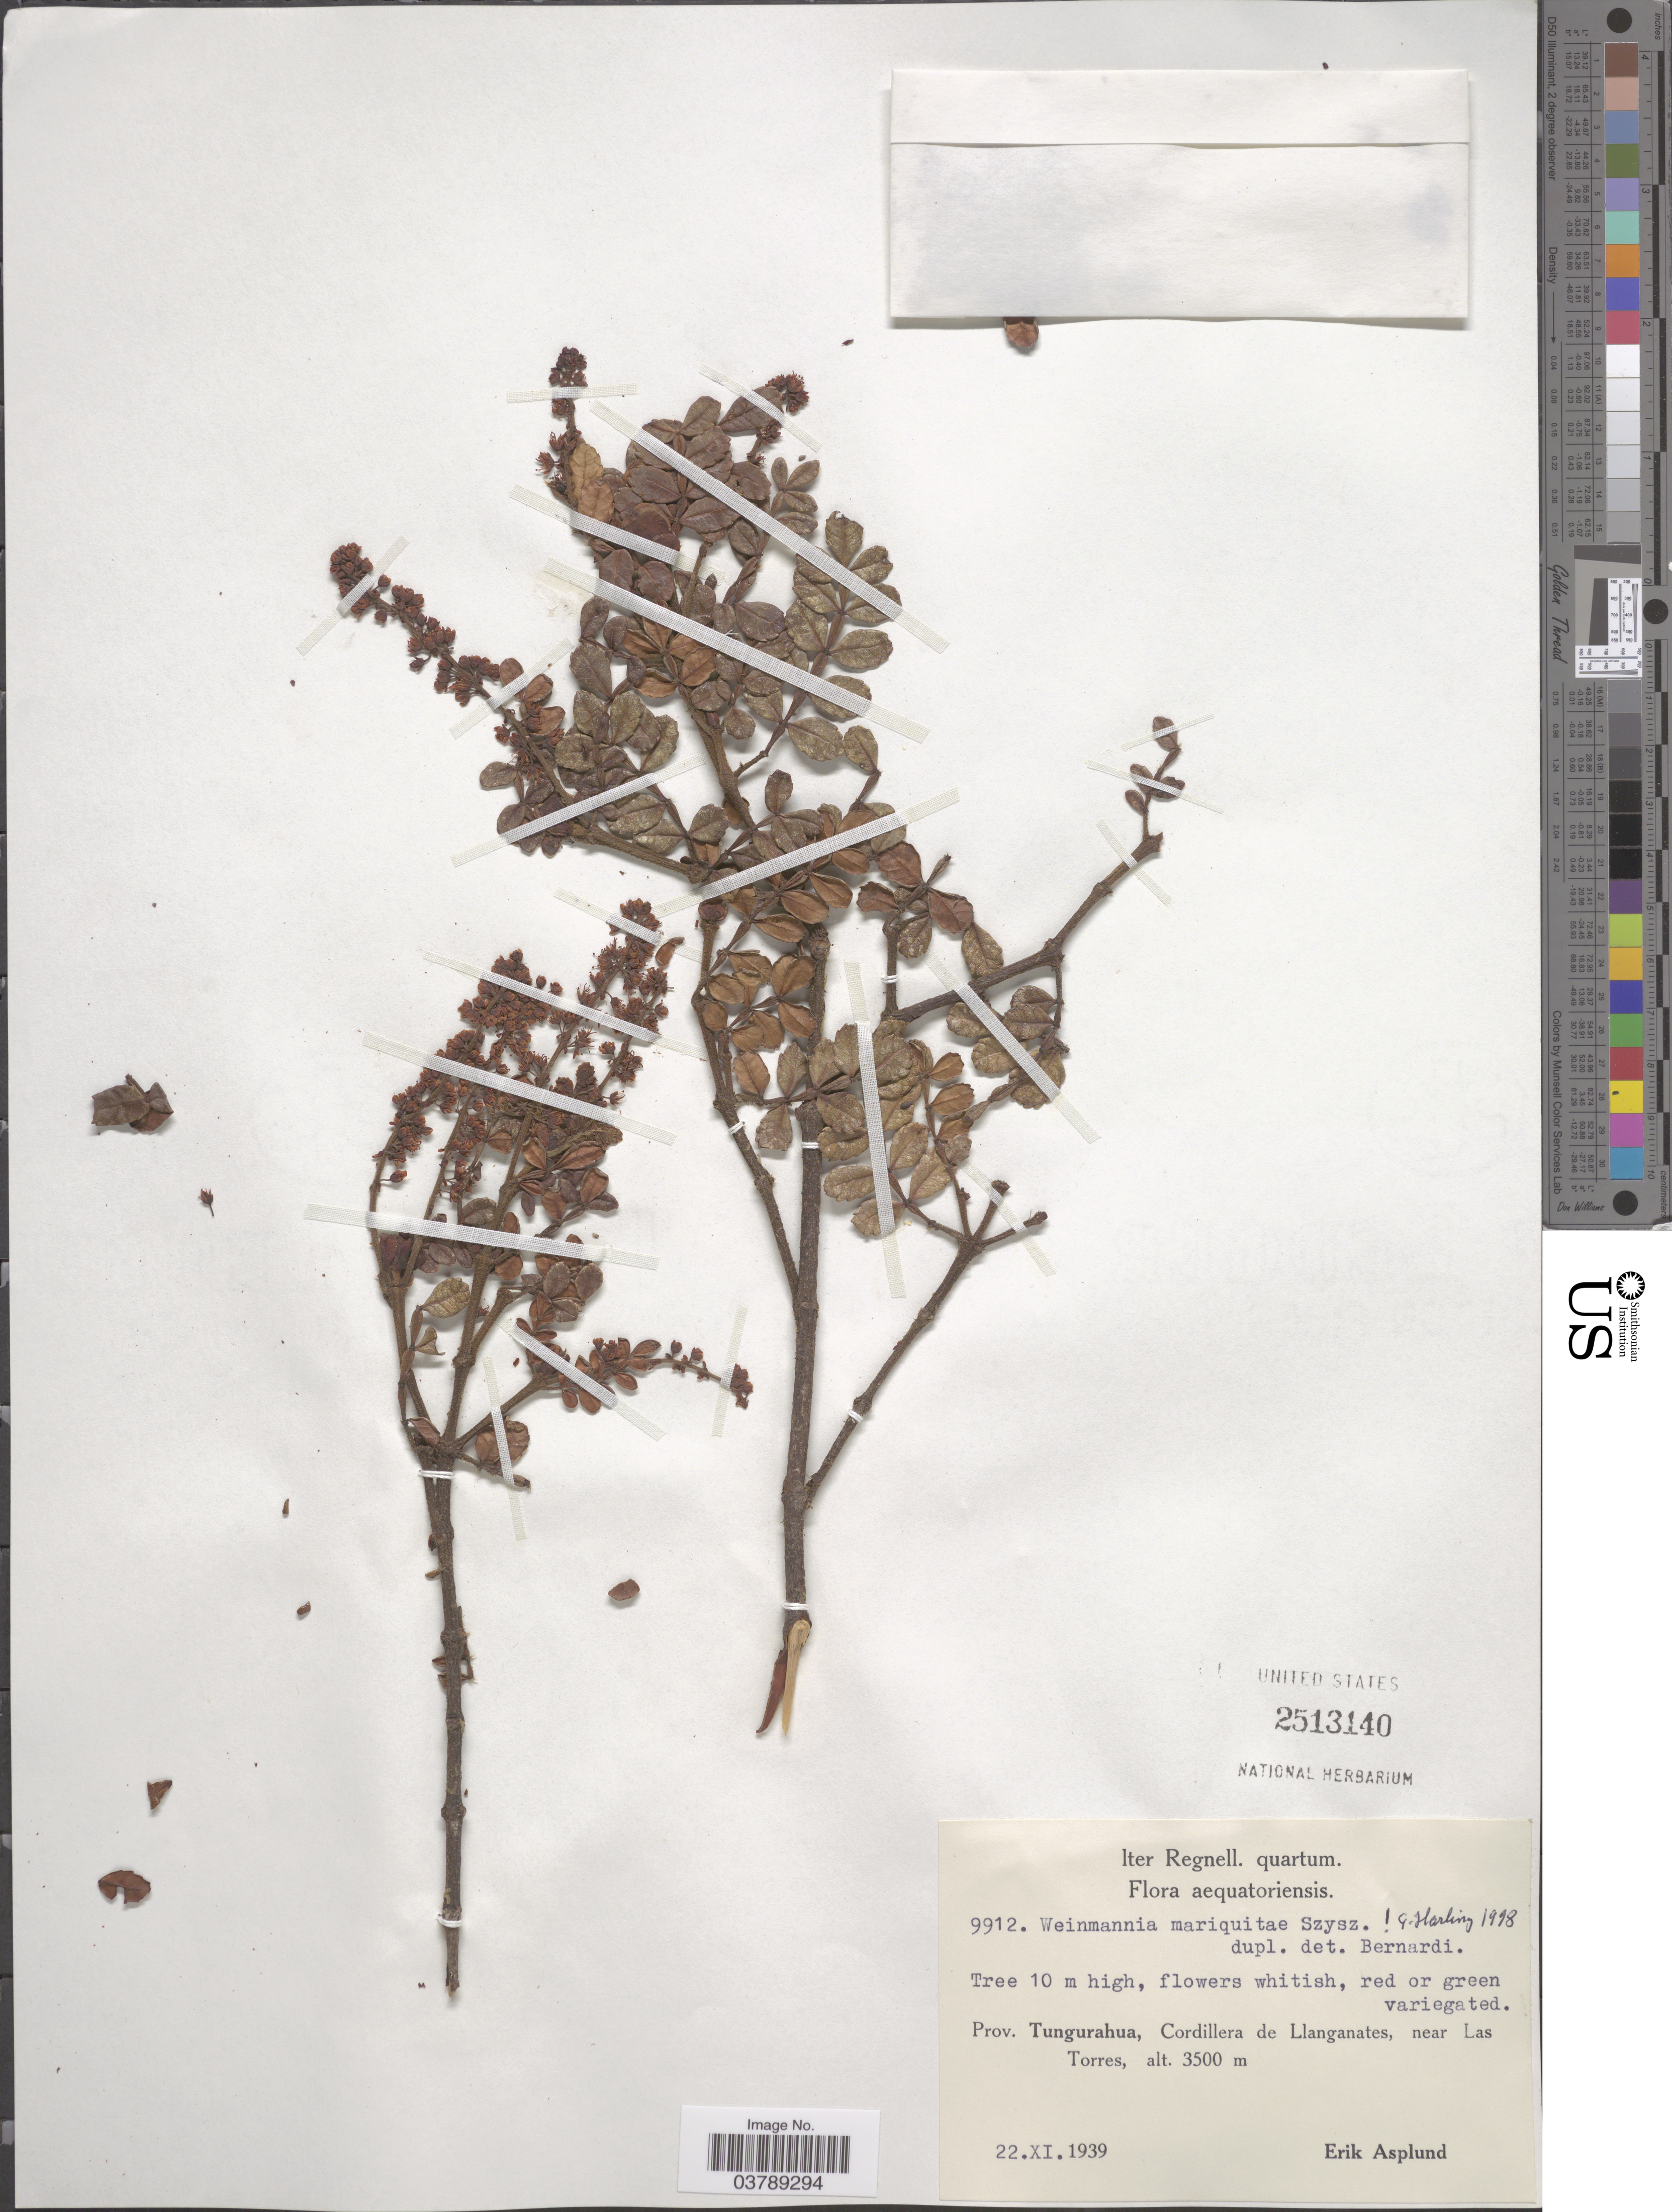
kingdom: Plantae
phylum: Tracheophyta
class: Magnoliopsida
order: Oxalidales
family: Cunoniaceae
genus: Weinmannia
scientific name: Weinmannia mariquitae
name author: Szyszyl.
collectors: E. Asplund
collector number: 9912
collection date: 1939-11-22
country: Ecuador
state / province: Tungurahua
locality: Cordillera de Llanganates, near Las Torres.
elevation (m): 3500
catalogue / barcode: US 2513140